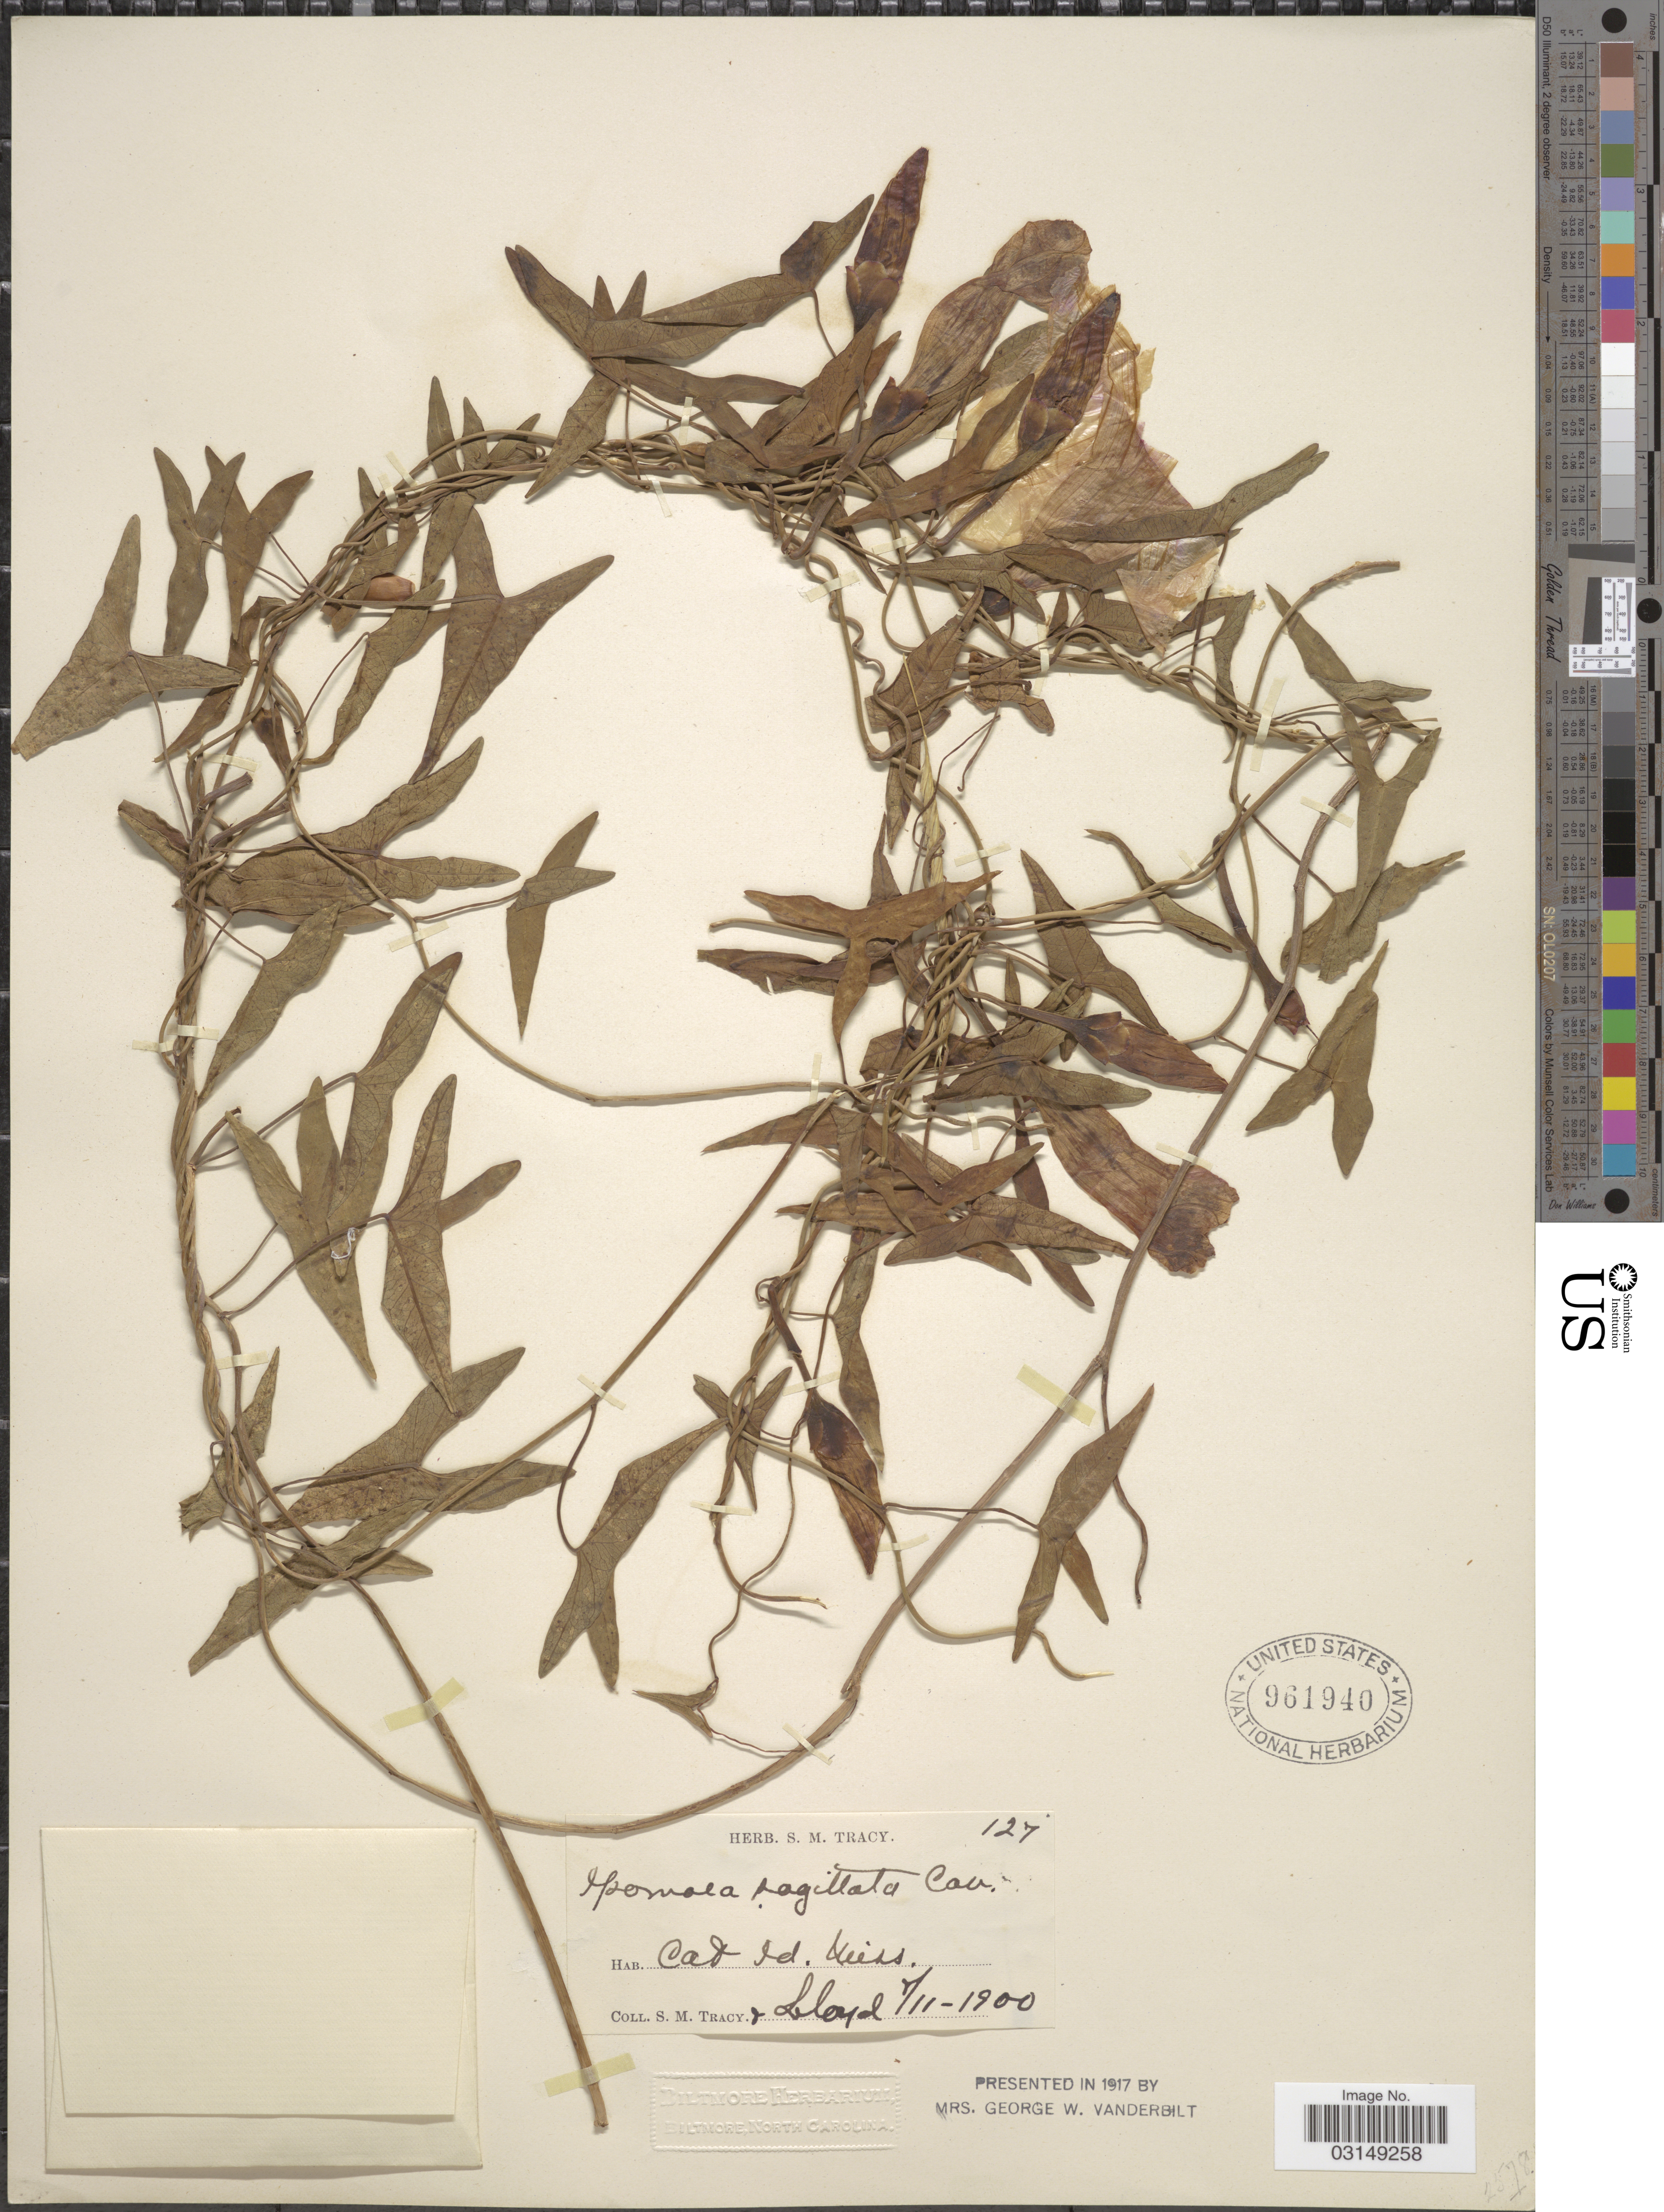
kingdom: Plantae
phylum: Tracheophyta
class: Magnoliopsida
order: Solanales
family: Convolvulaceae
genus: Ipomoea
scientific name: Ipomoea sagittata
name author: Poir.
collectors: S. M. Tracy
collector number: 127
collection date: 1900-08-11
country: United States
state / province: Mississippi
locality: Cat Id. Miss.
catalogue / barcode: US 961940